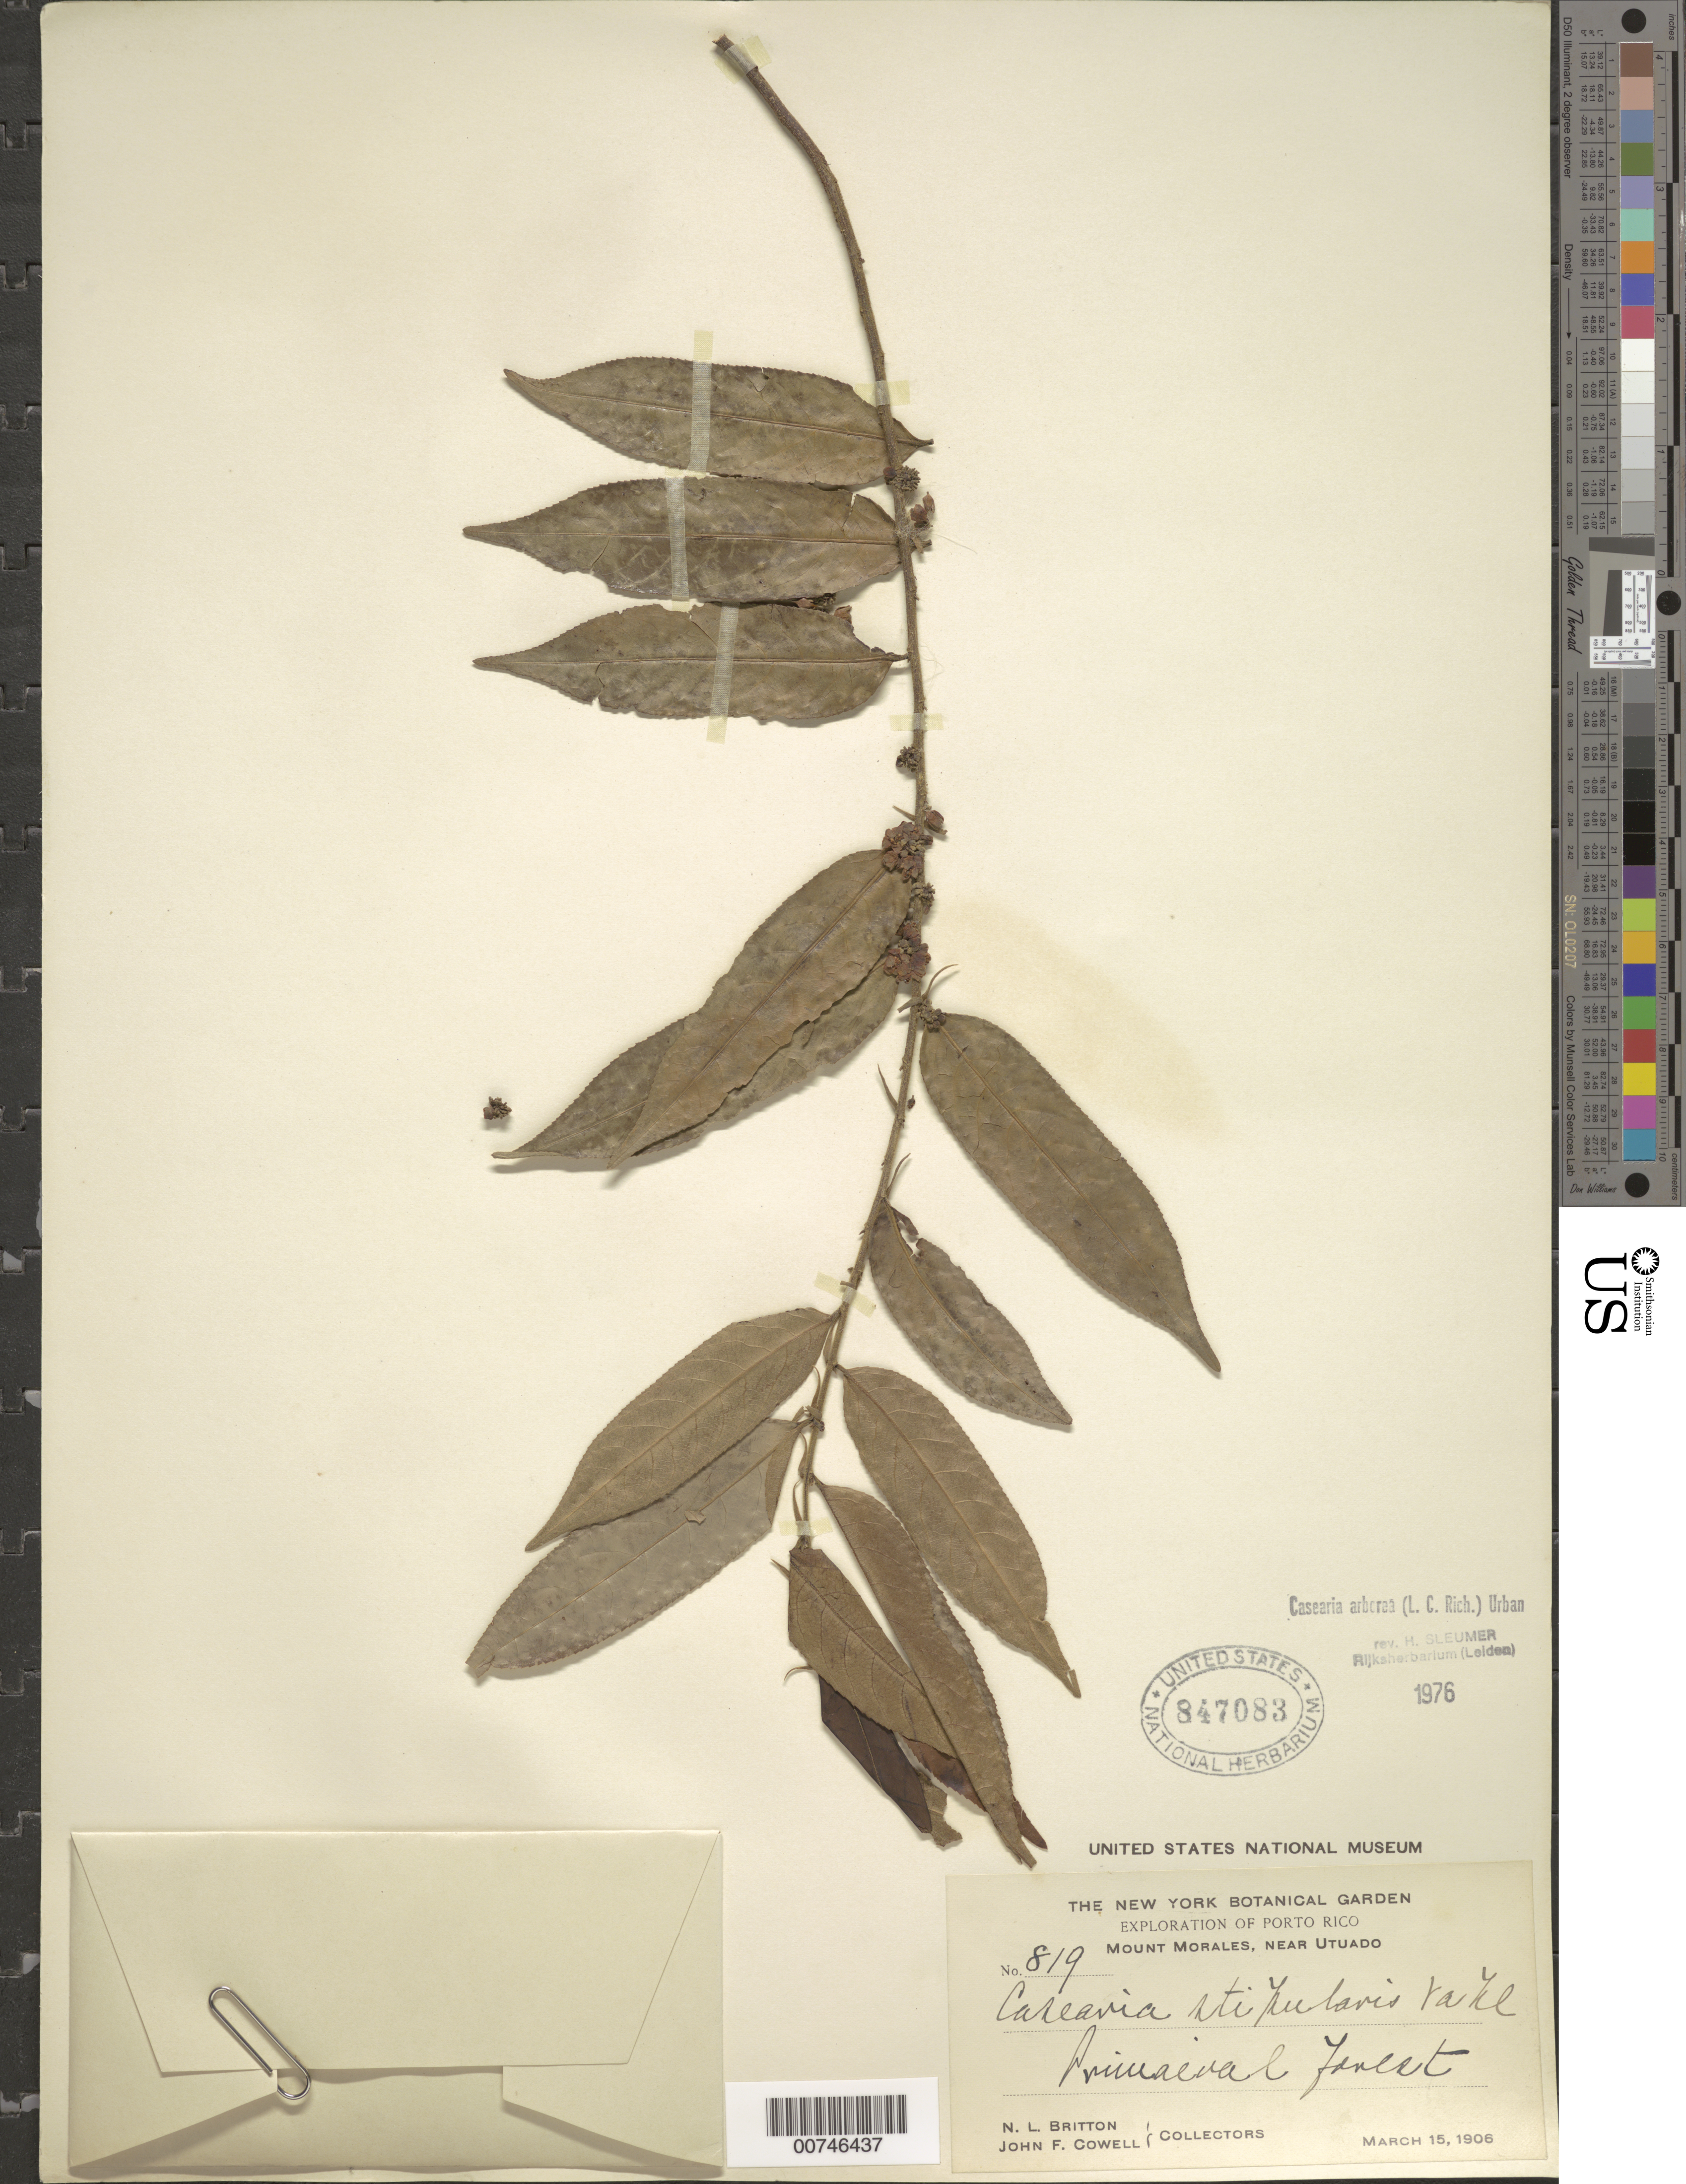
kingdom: Plantae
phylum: Tracheophyta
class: Magnoliopsida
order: Malpighiales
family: Salicaceae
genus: Casearia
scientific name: Casearia arborea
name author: (Rich.) Urb.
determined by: Sleumer, H. O.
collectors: N. Britton & J. F. Cowell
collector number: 819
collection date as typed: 15 Mar 1906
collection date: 1906-03-15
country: Puerto Rico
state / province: Utuado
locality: Mount Morales, near Utuado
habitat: Primaeval forest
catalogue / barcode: US 847083